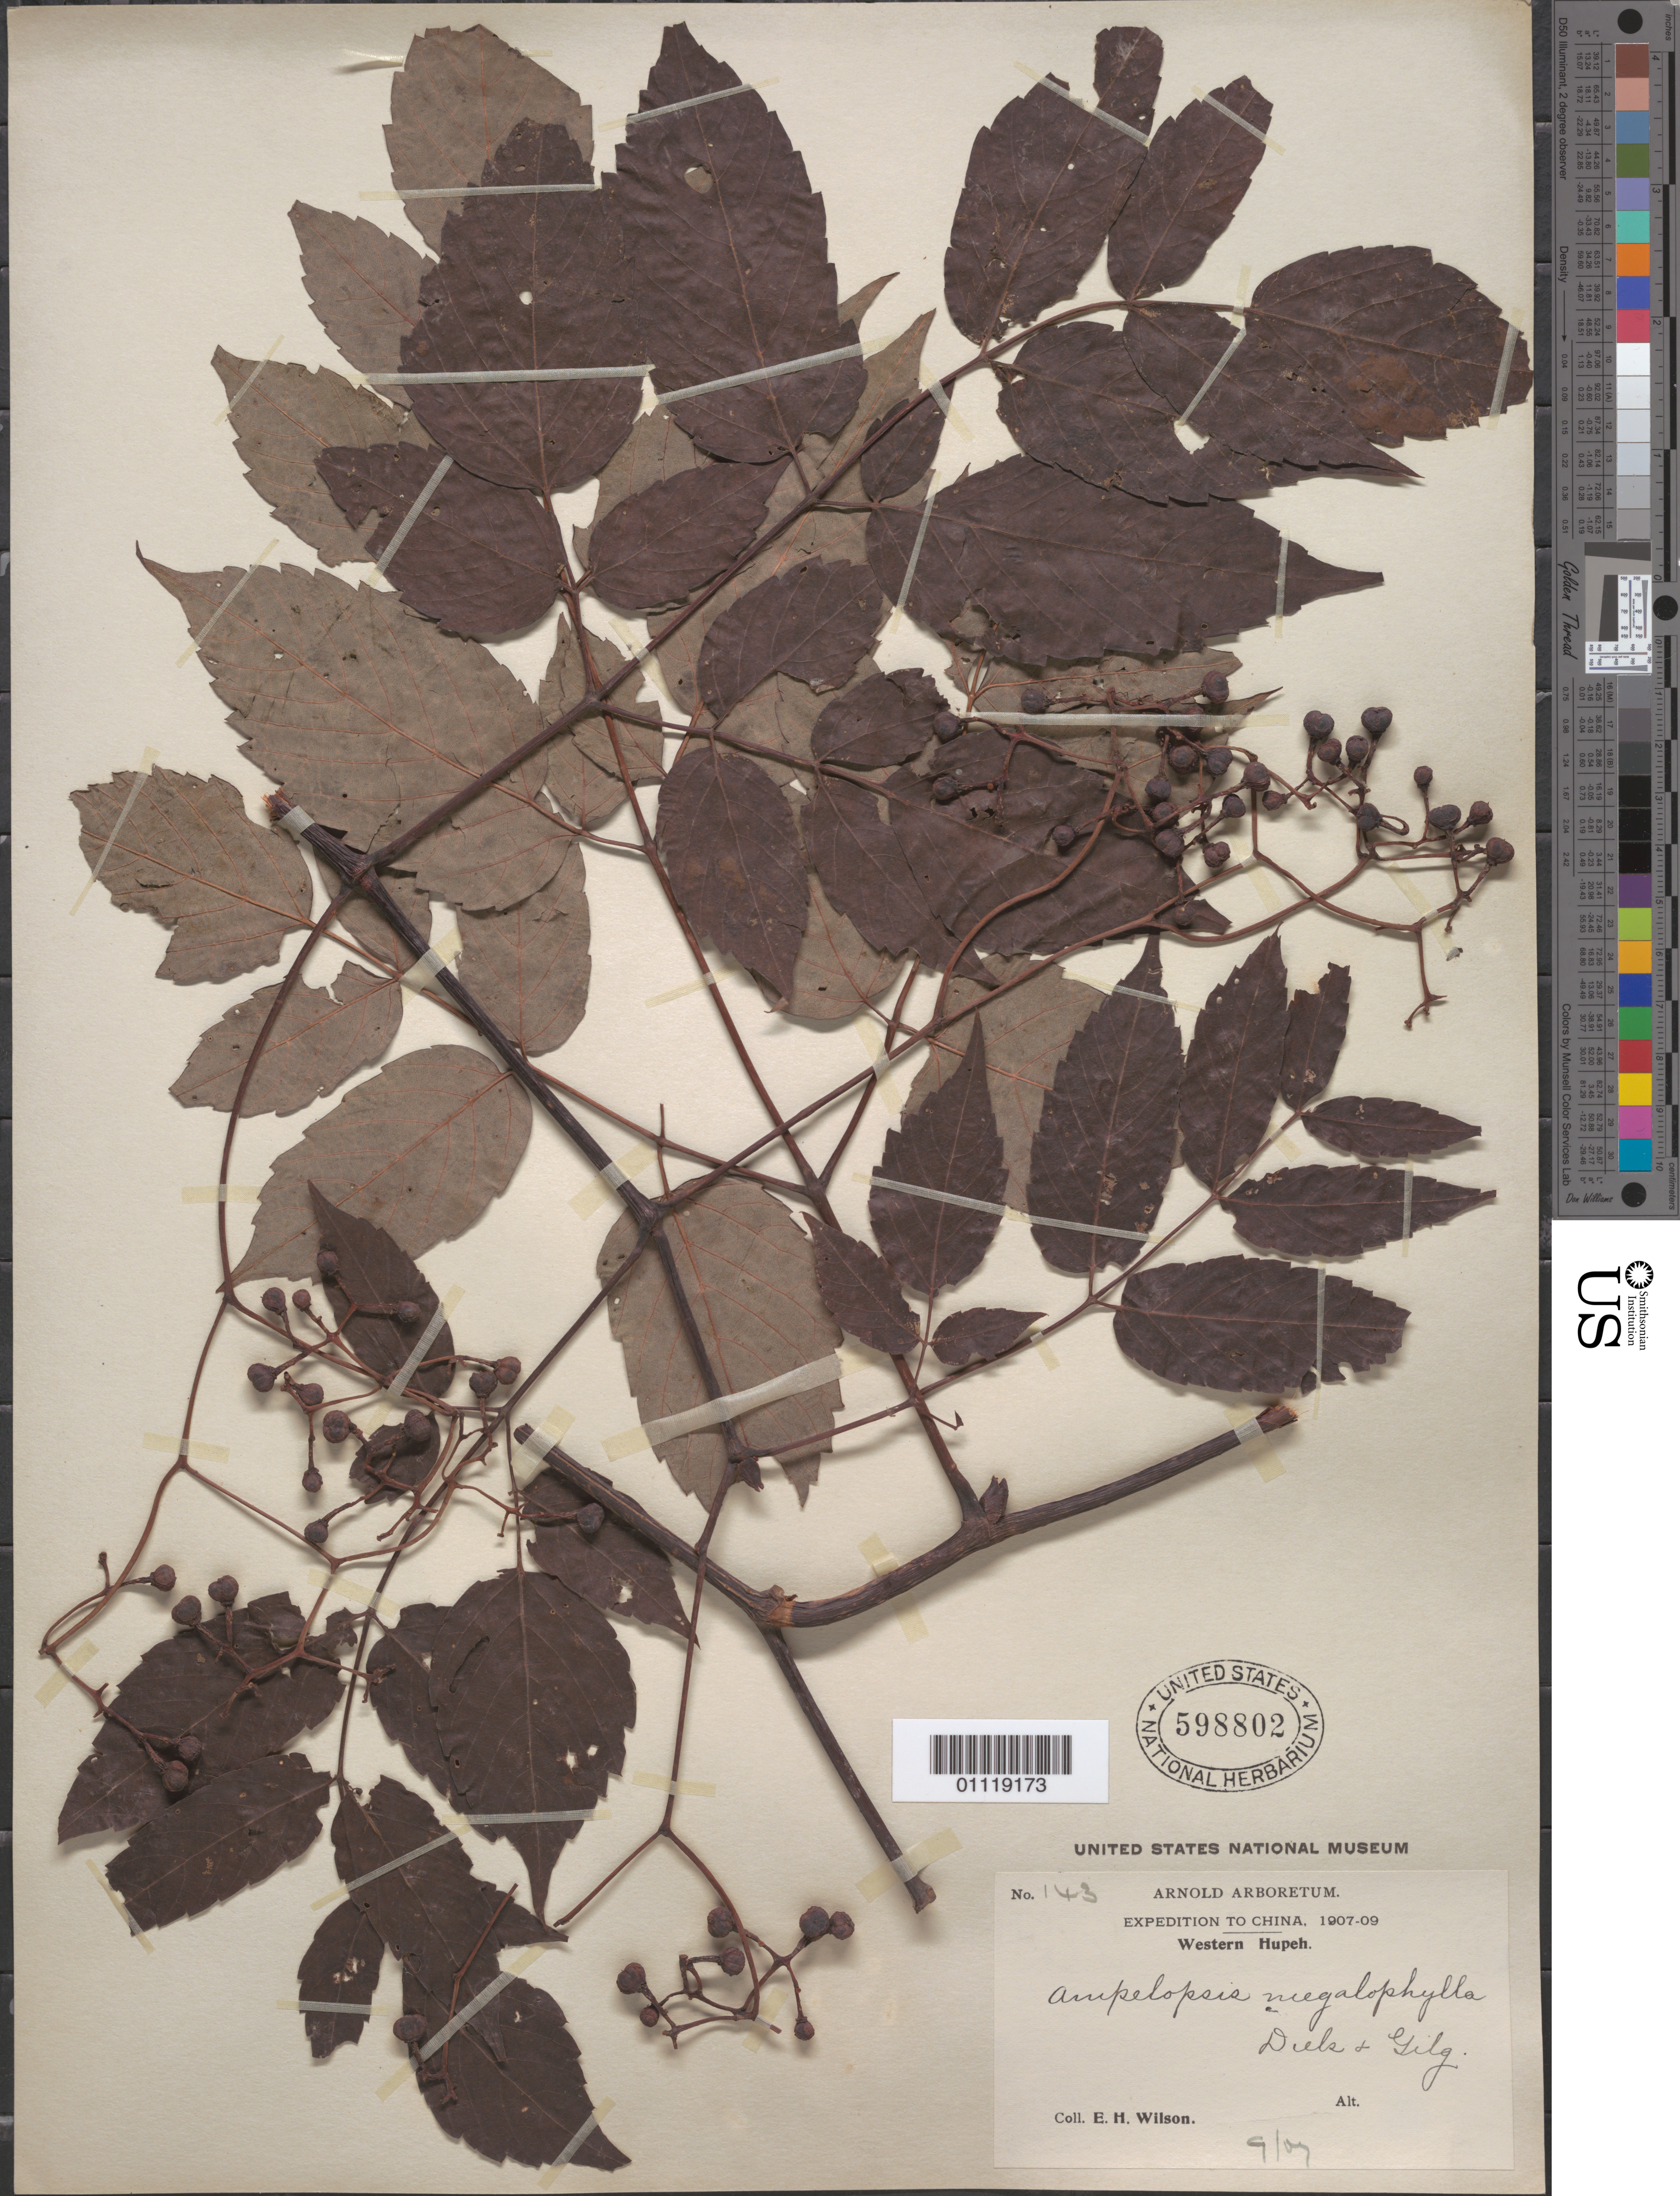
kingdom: Plantae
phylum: Tracheophyta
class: Magnoliopsida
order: Vitales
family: Vitaceae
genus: Ampelopsis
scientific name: Ampelopsis megalophylla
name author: Diels & Gilg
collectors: E. H. Wilson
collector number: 143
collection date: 1909-09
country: China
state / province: Hubei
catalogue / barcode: US 598802